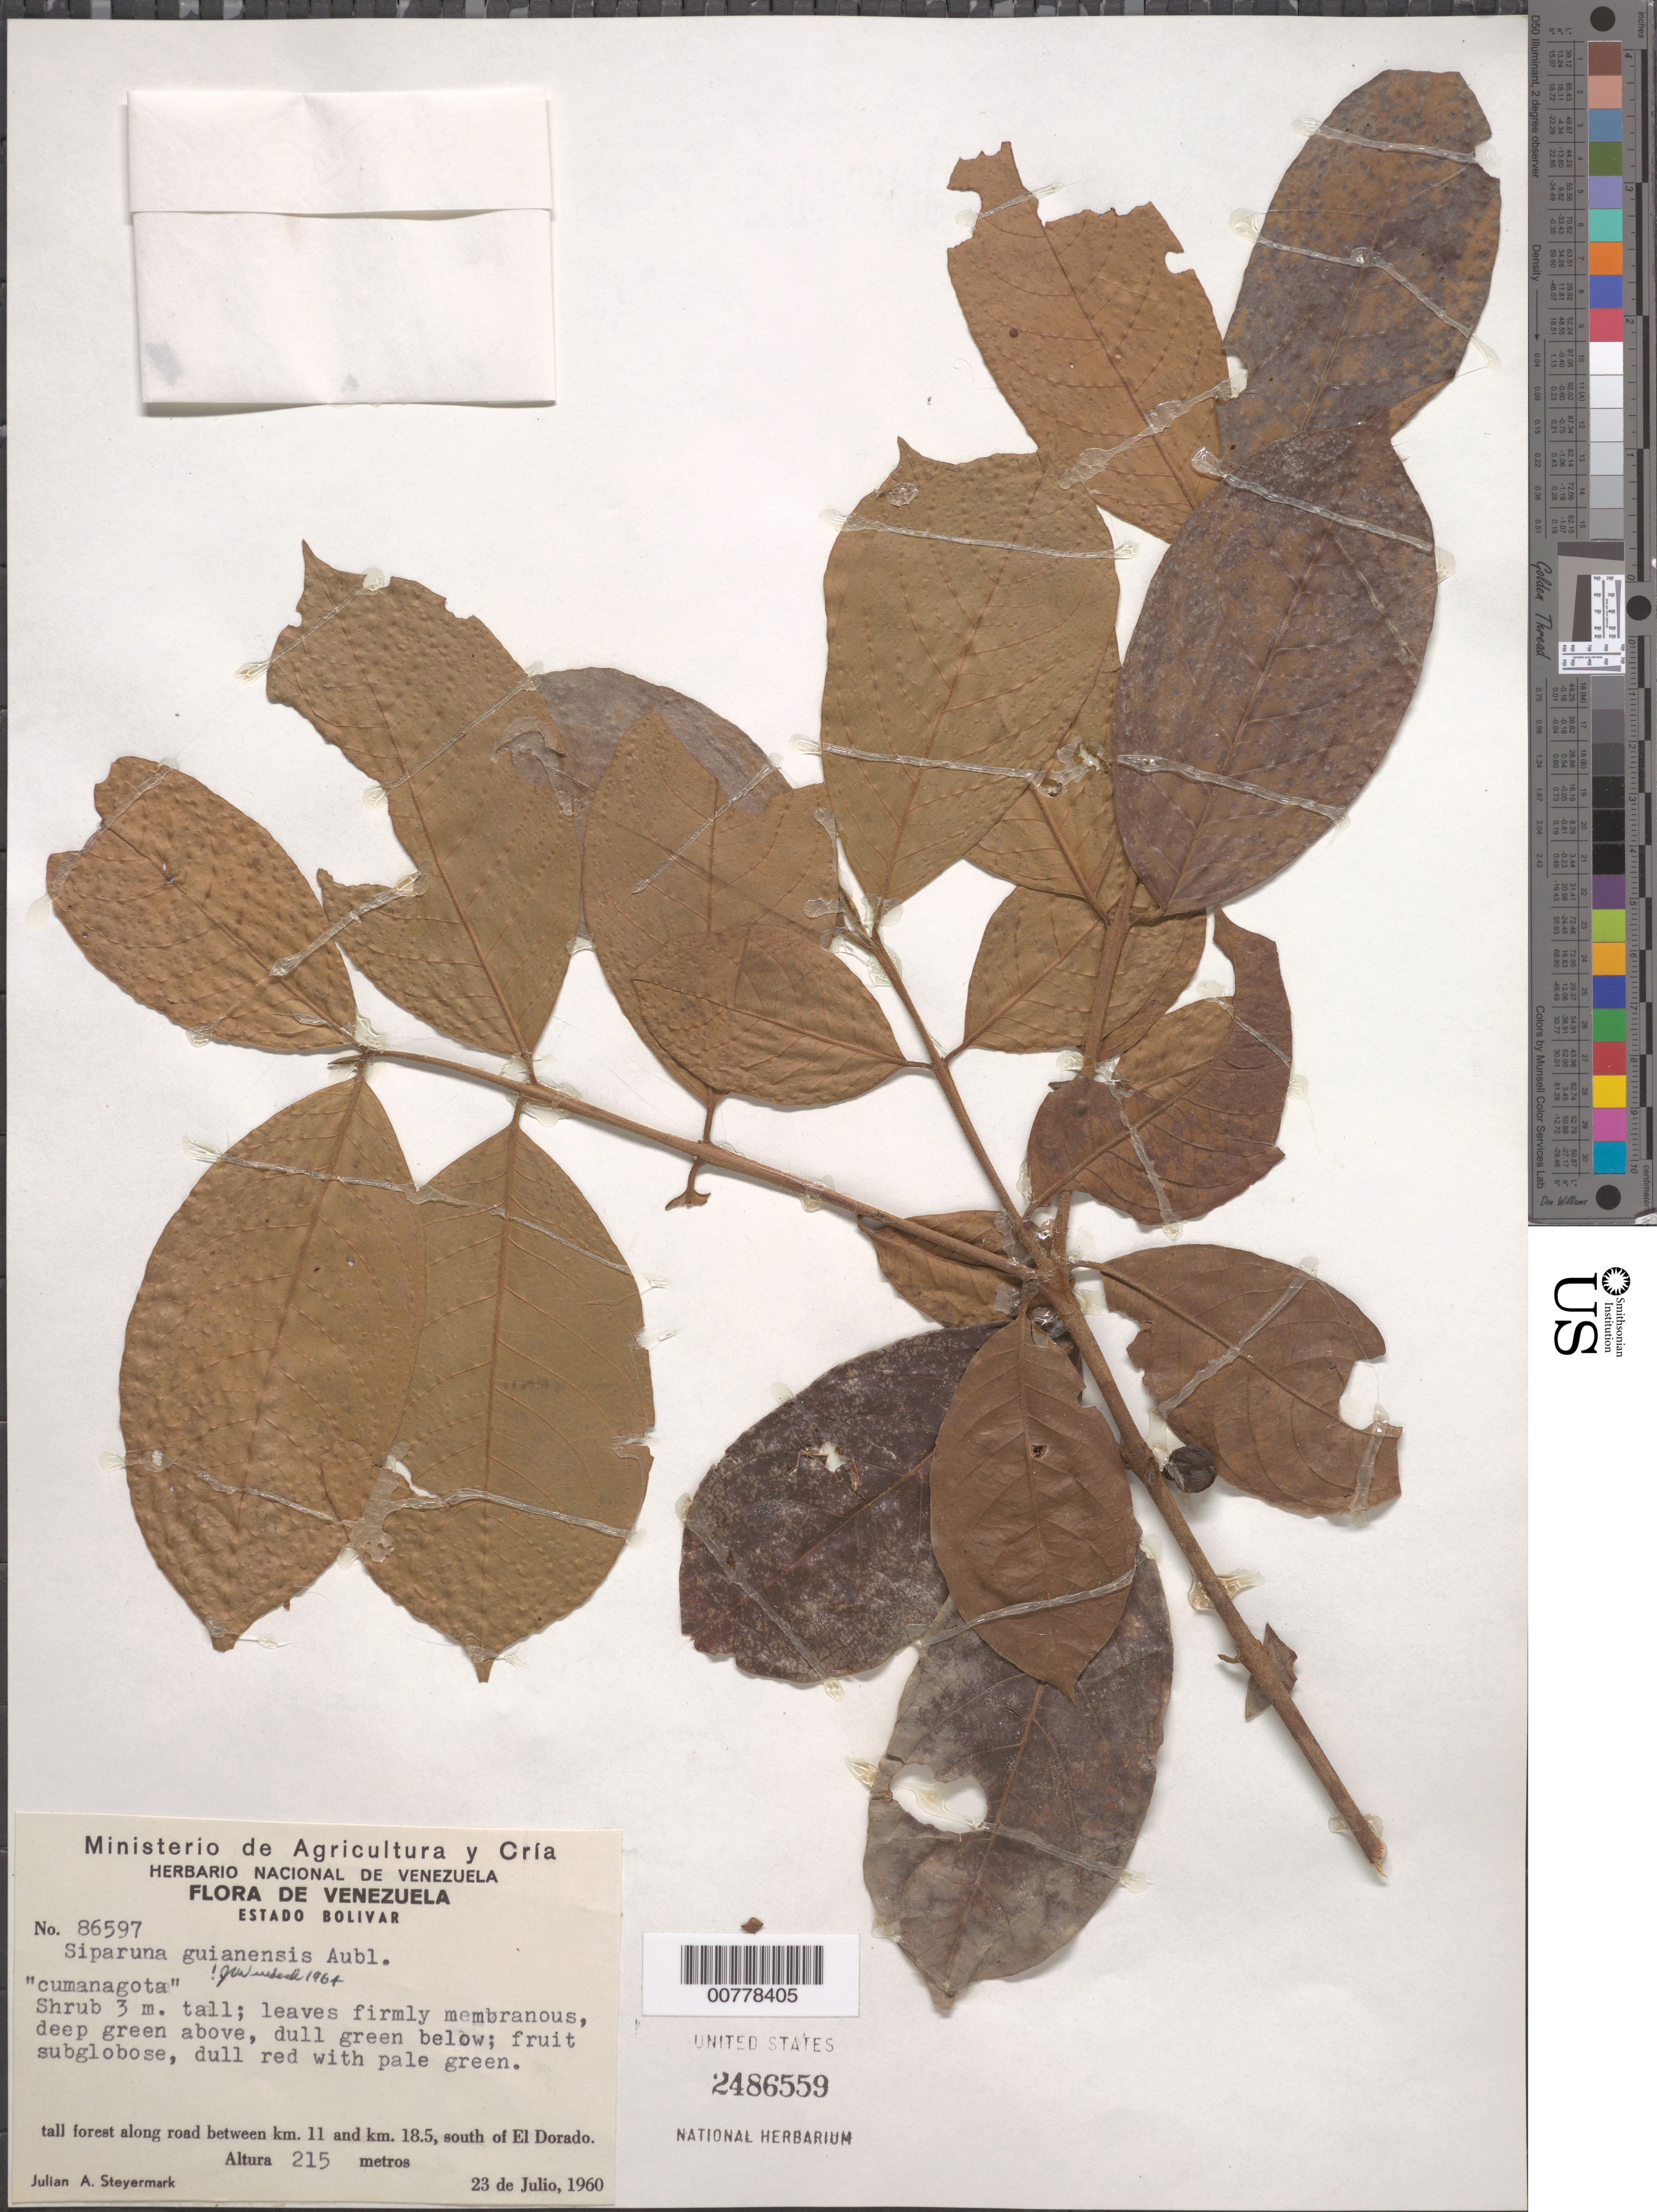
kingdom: Plantae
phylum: Tracheophyta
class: Magnoliopsida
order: Laurales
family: Siparunaceae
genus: Siparuna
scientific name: Siparuna guianensis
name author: Aubl.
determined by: Wurdack, John J., (US), US (UNITED STATES)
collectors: J. Steyermark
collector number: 86597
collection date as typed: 23-Jul-60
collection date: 1960-07-23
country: Venezuela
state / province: Bolívar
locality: El Dorado, S of, km 11 to 18.5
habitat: Tall forest along road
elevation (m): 215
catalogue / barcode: US 2486559